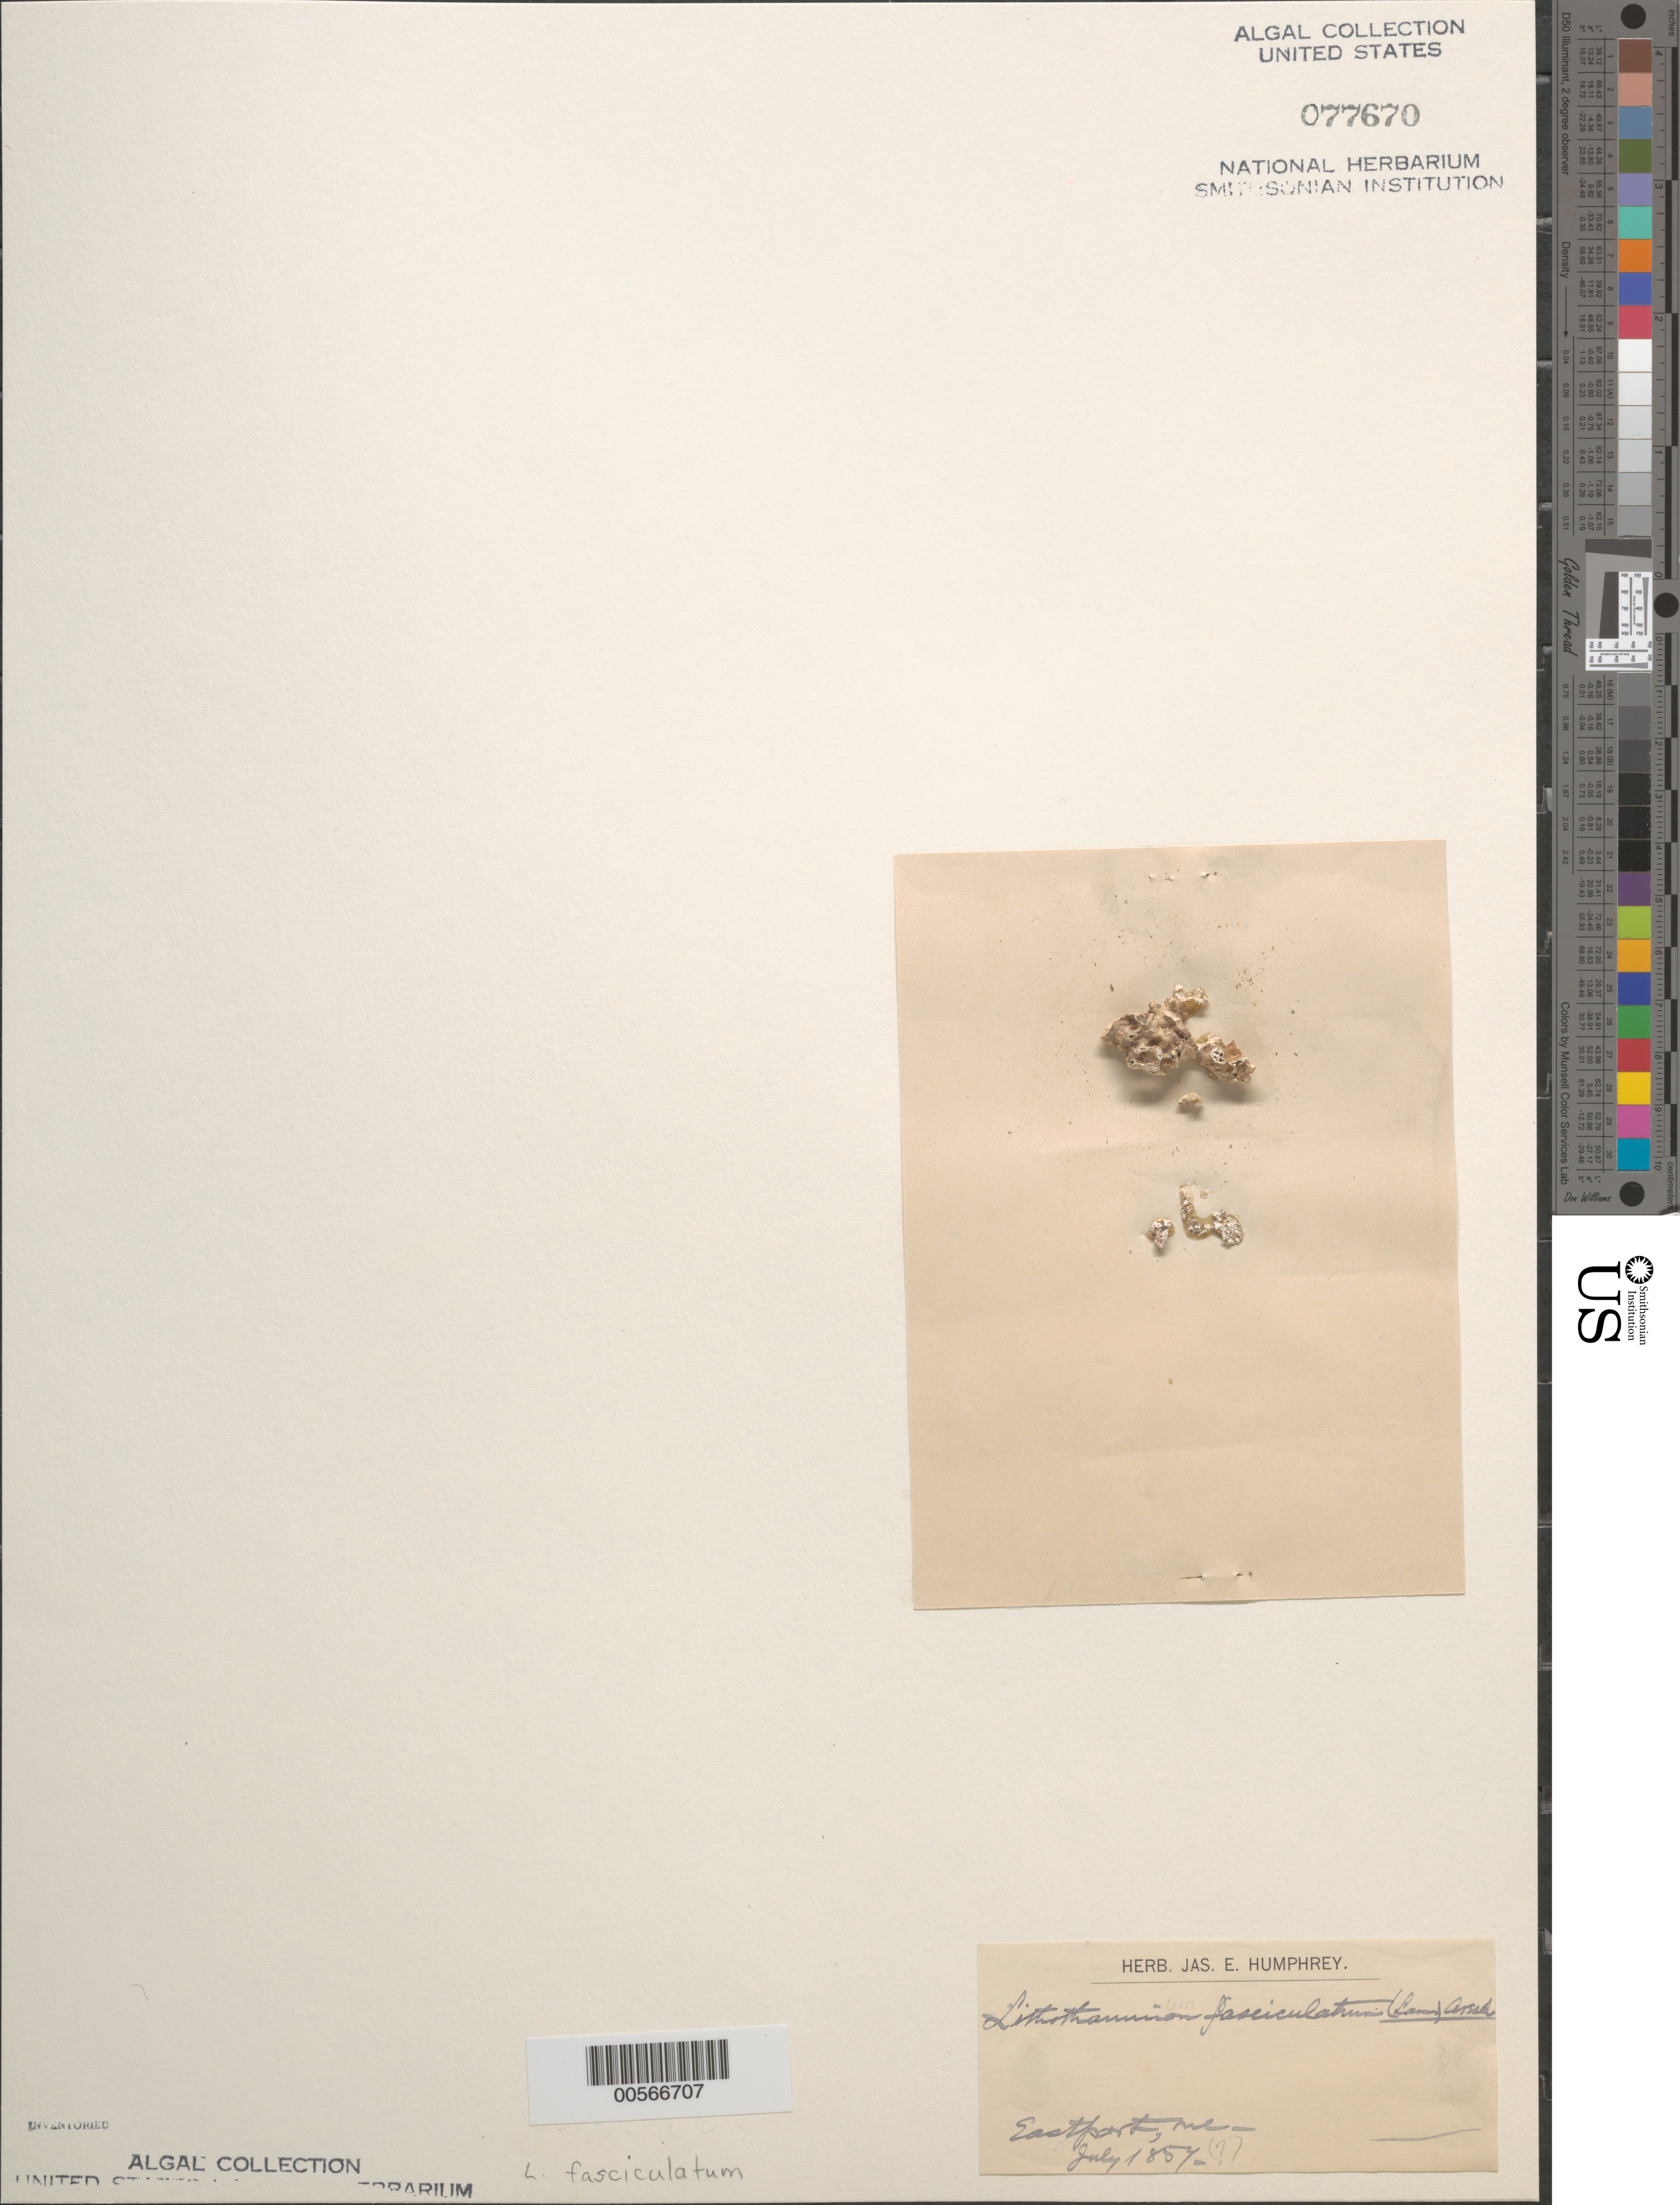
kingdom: Plantae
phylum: Rhodophyta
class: Florideophyceae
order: Corallinales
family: Lithophyllaceae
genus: Lithophyllum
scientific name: Lithophyllum fasciculatum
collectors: J. Humphrey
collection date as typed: Jul 1857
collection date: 1857-07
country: United States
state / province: Maine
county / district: Washington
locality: Eastport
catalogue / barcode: US 77670